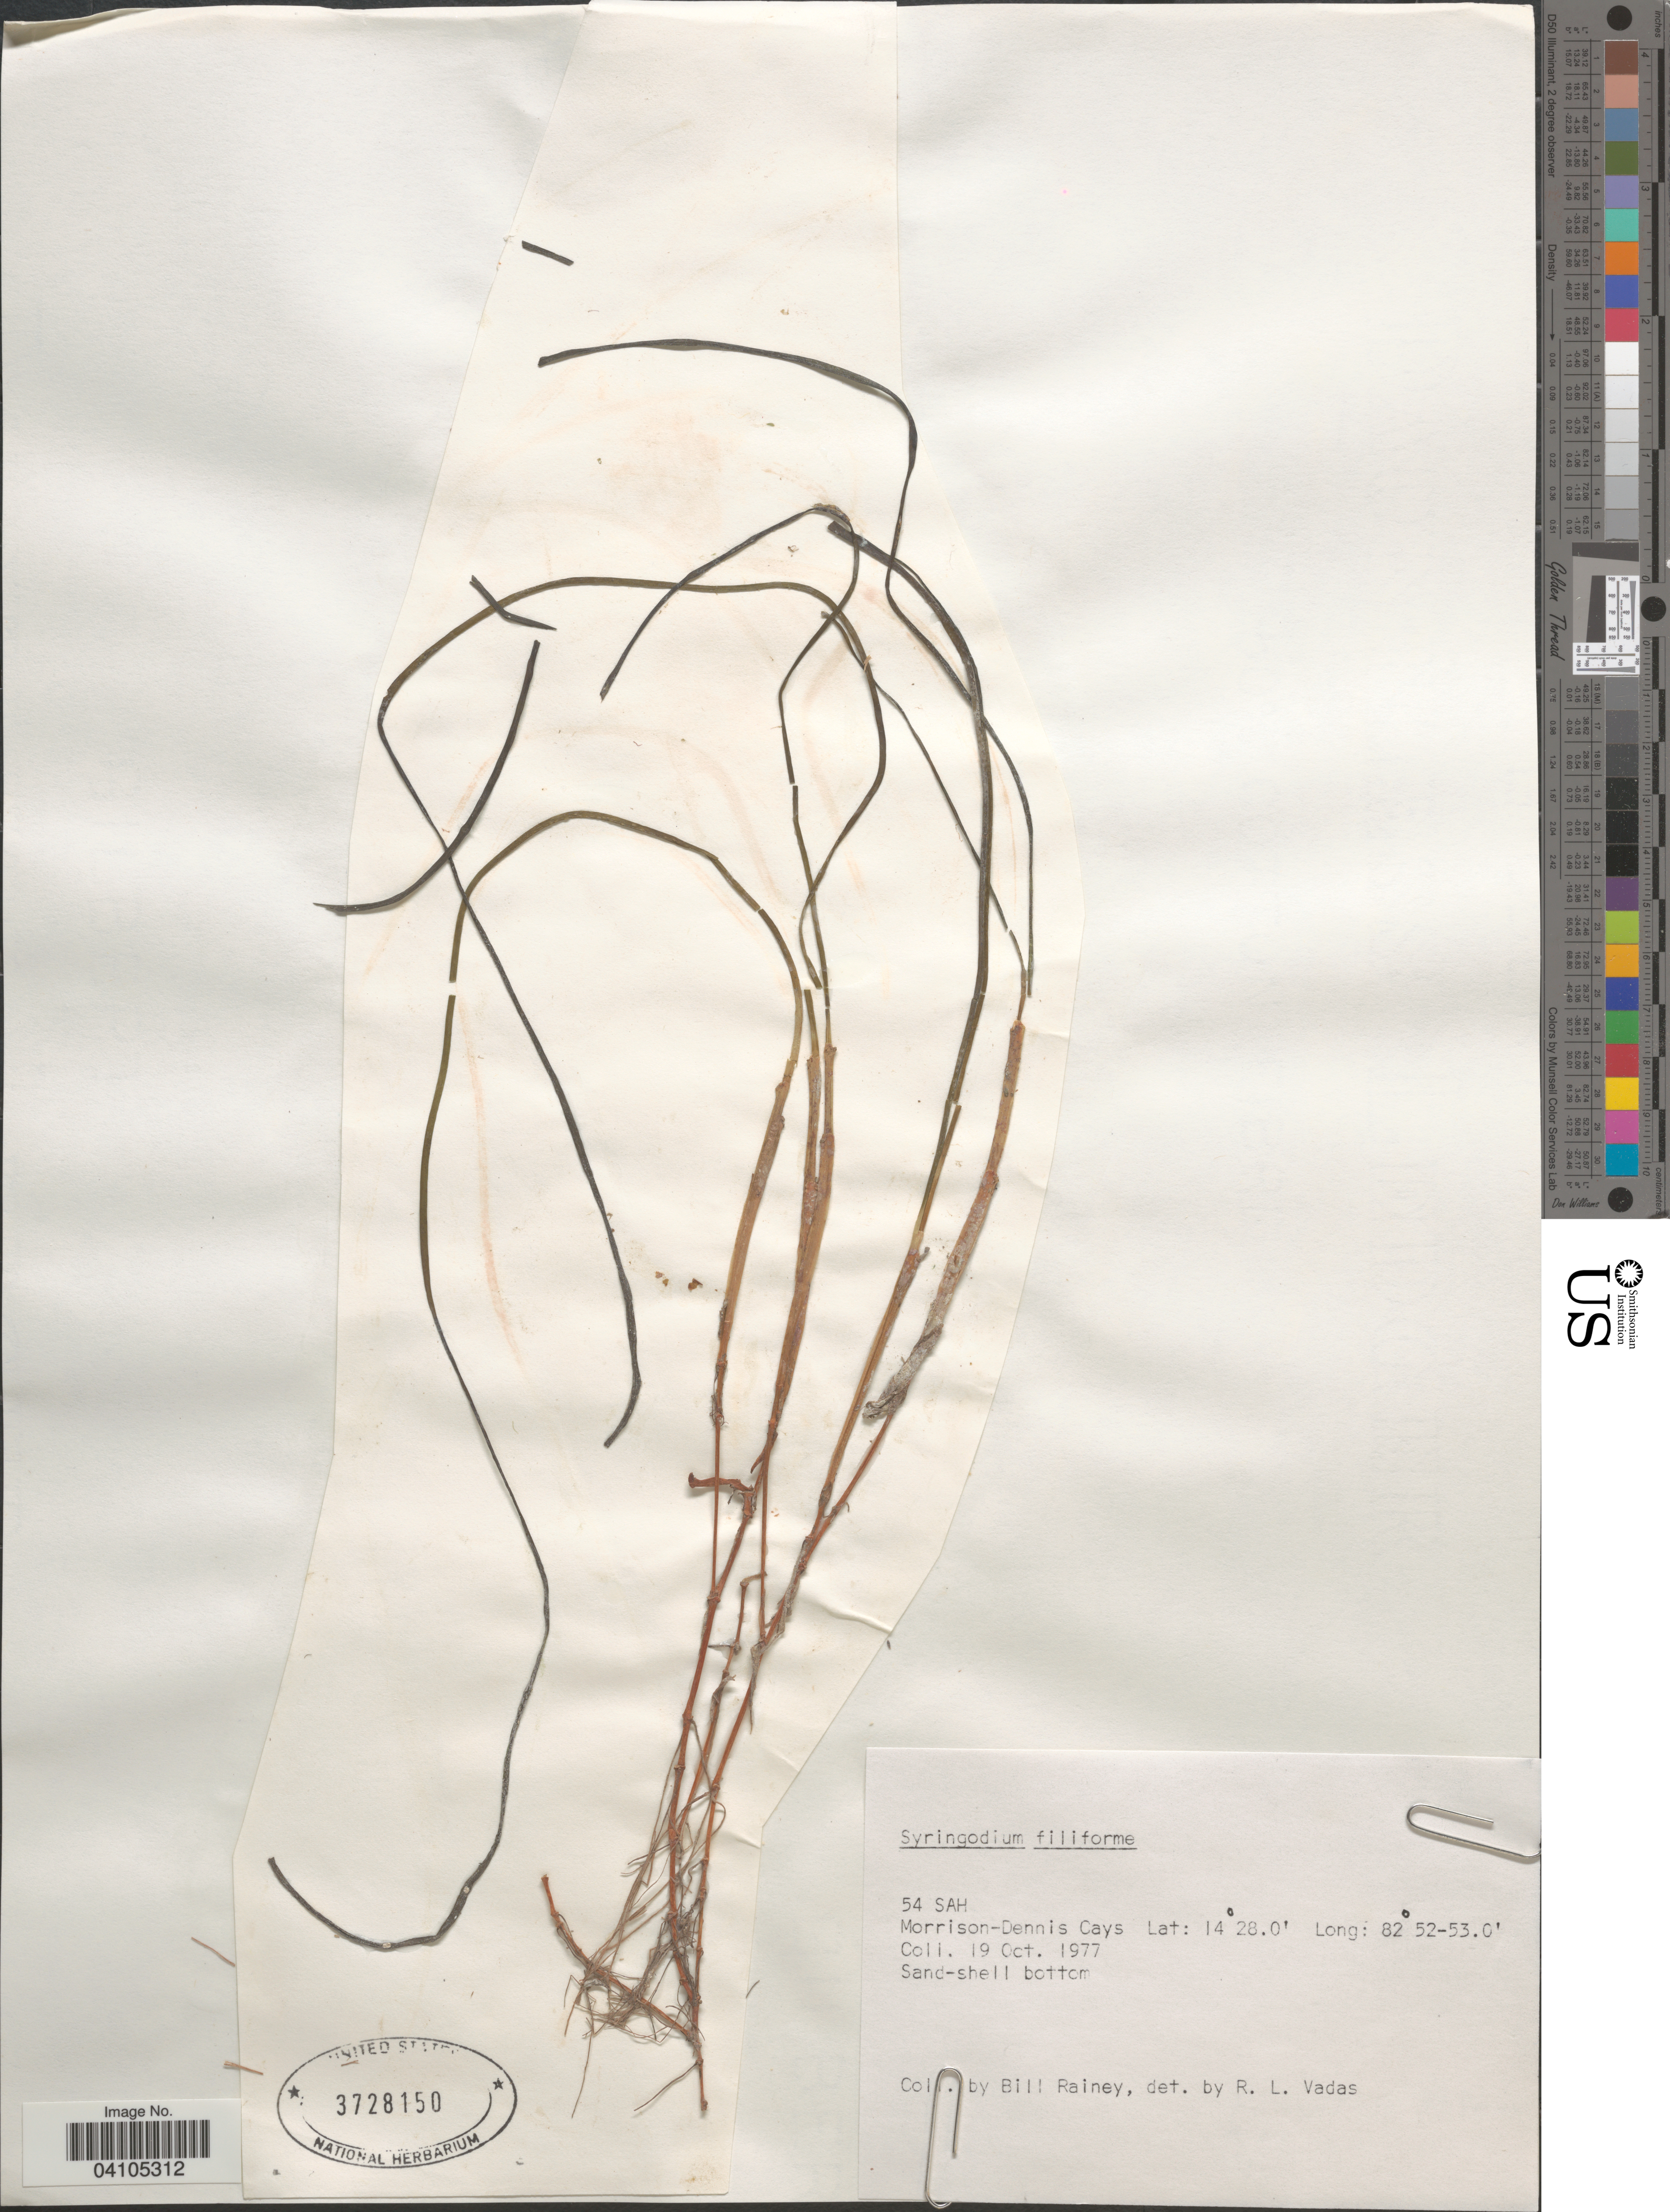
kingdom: Plantae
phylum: Tracheophyta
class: Liliopsida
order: Alismatales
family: Cymodoceaceae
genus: Syringodium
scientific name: Syringodium filiforme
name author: Kütz.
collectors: B. Rainey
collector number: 54SAH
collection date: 1977-10-19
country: Nicaragua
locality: Morrison-Dennis Cays.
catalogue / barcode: US 3728150